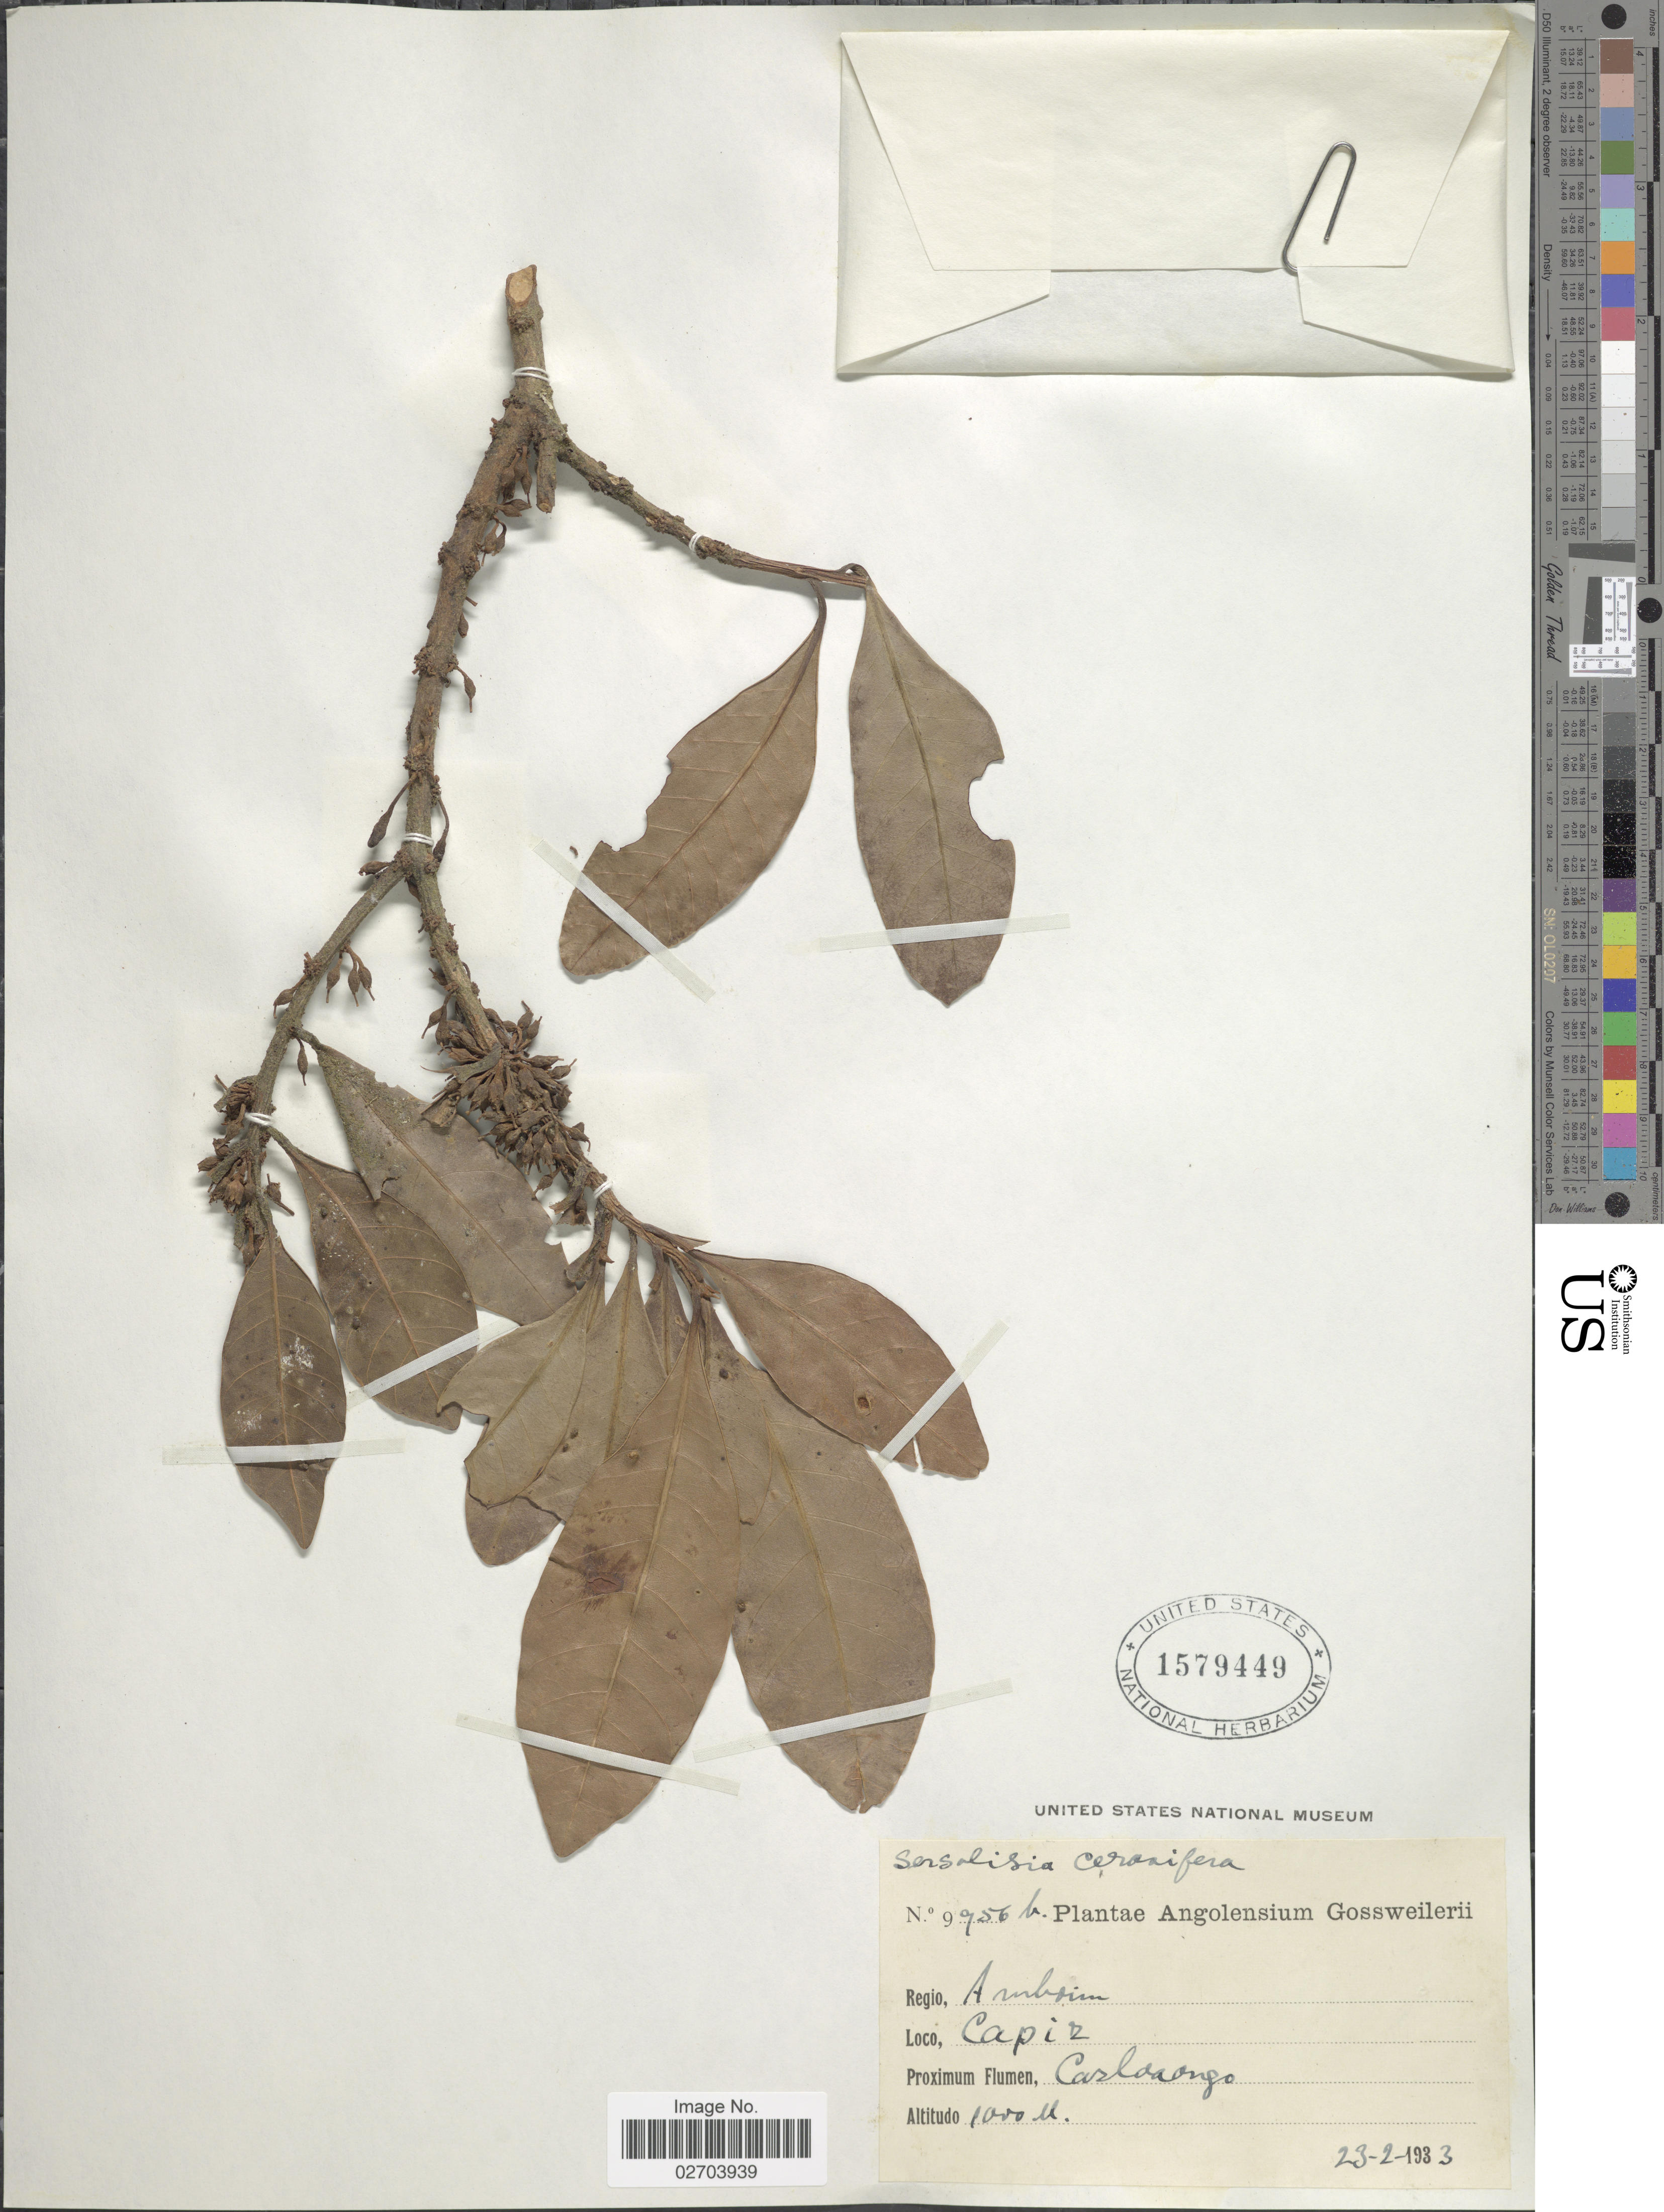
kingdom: Plantae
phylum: Tracheophyta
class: Magnoliopsida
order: Ericales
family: Sapotaceae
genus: Synsepalum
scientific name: Synsepalum cerasiferum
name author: (Welw.) T.D. Penn.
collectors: -. Gossweiler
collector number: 9956b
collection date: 1933-02-23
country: Angola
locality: Angolensium. Regio, Amboim. Capiz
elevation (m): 1000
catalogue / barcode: US 1579449